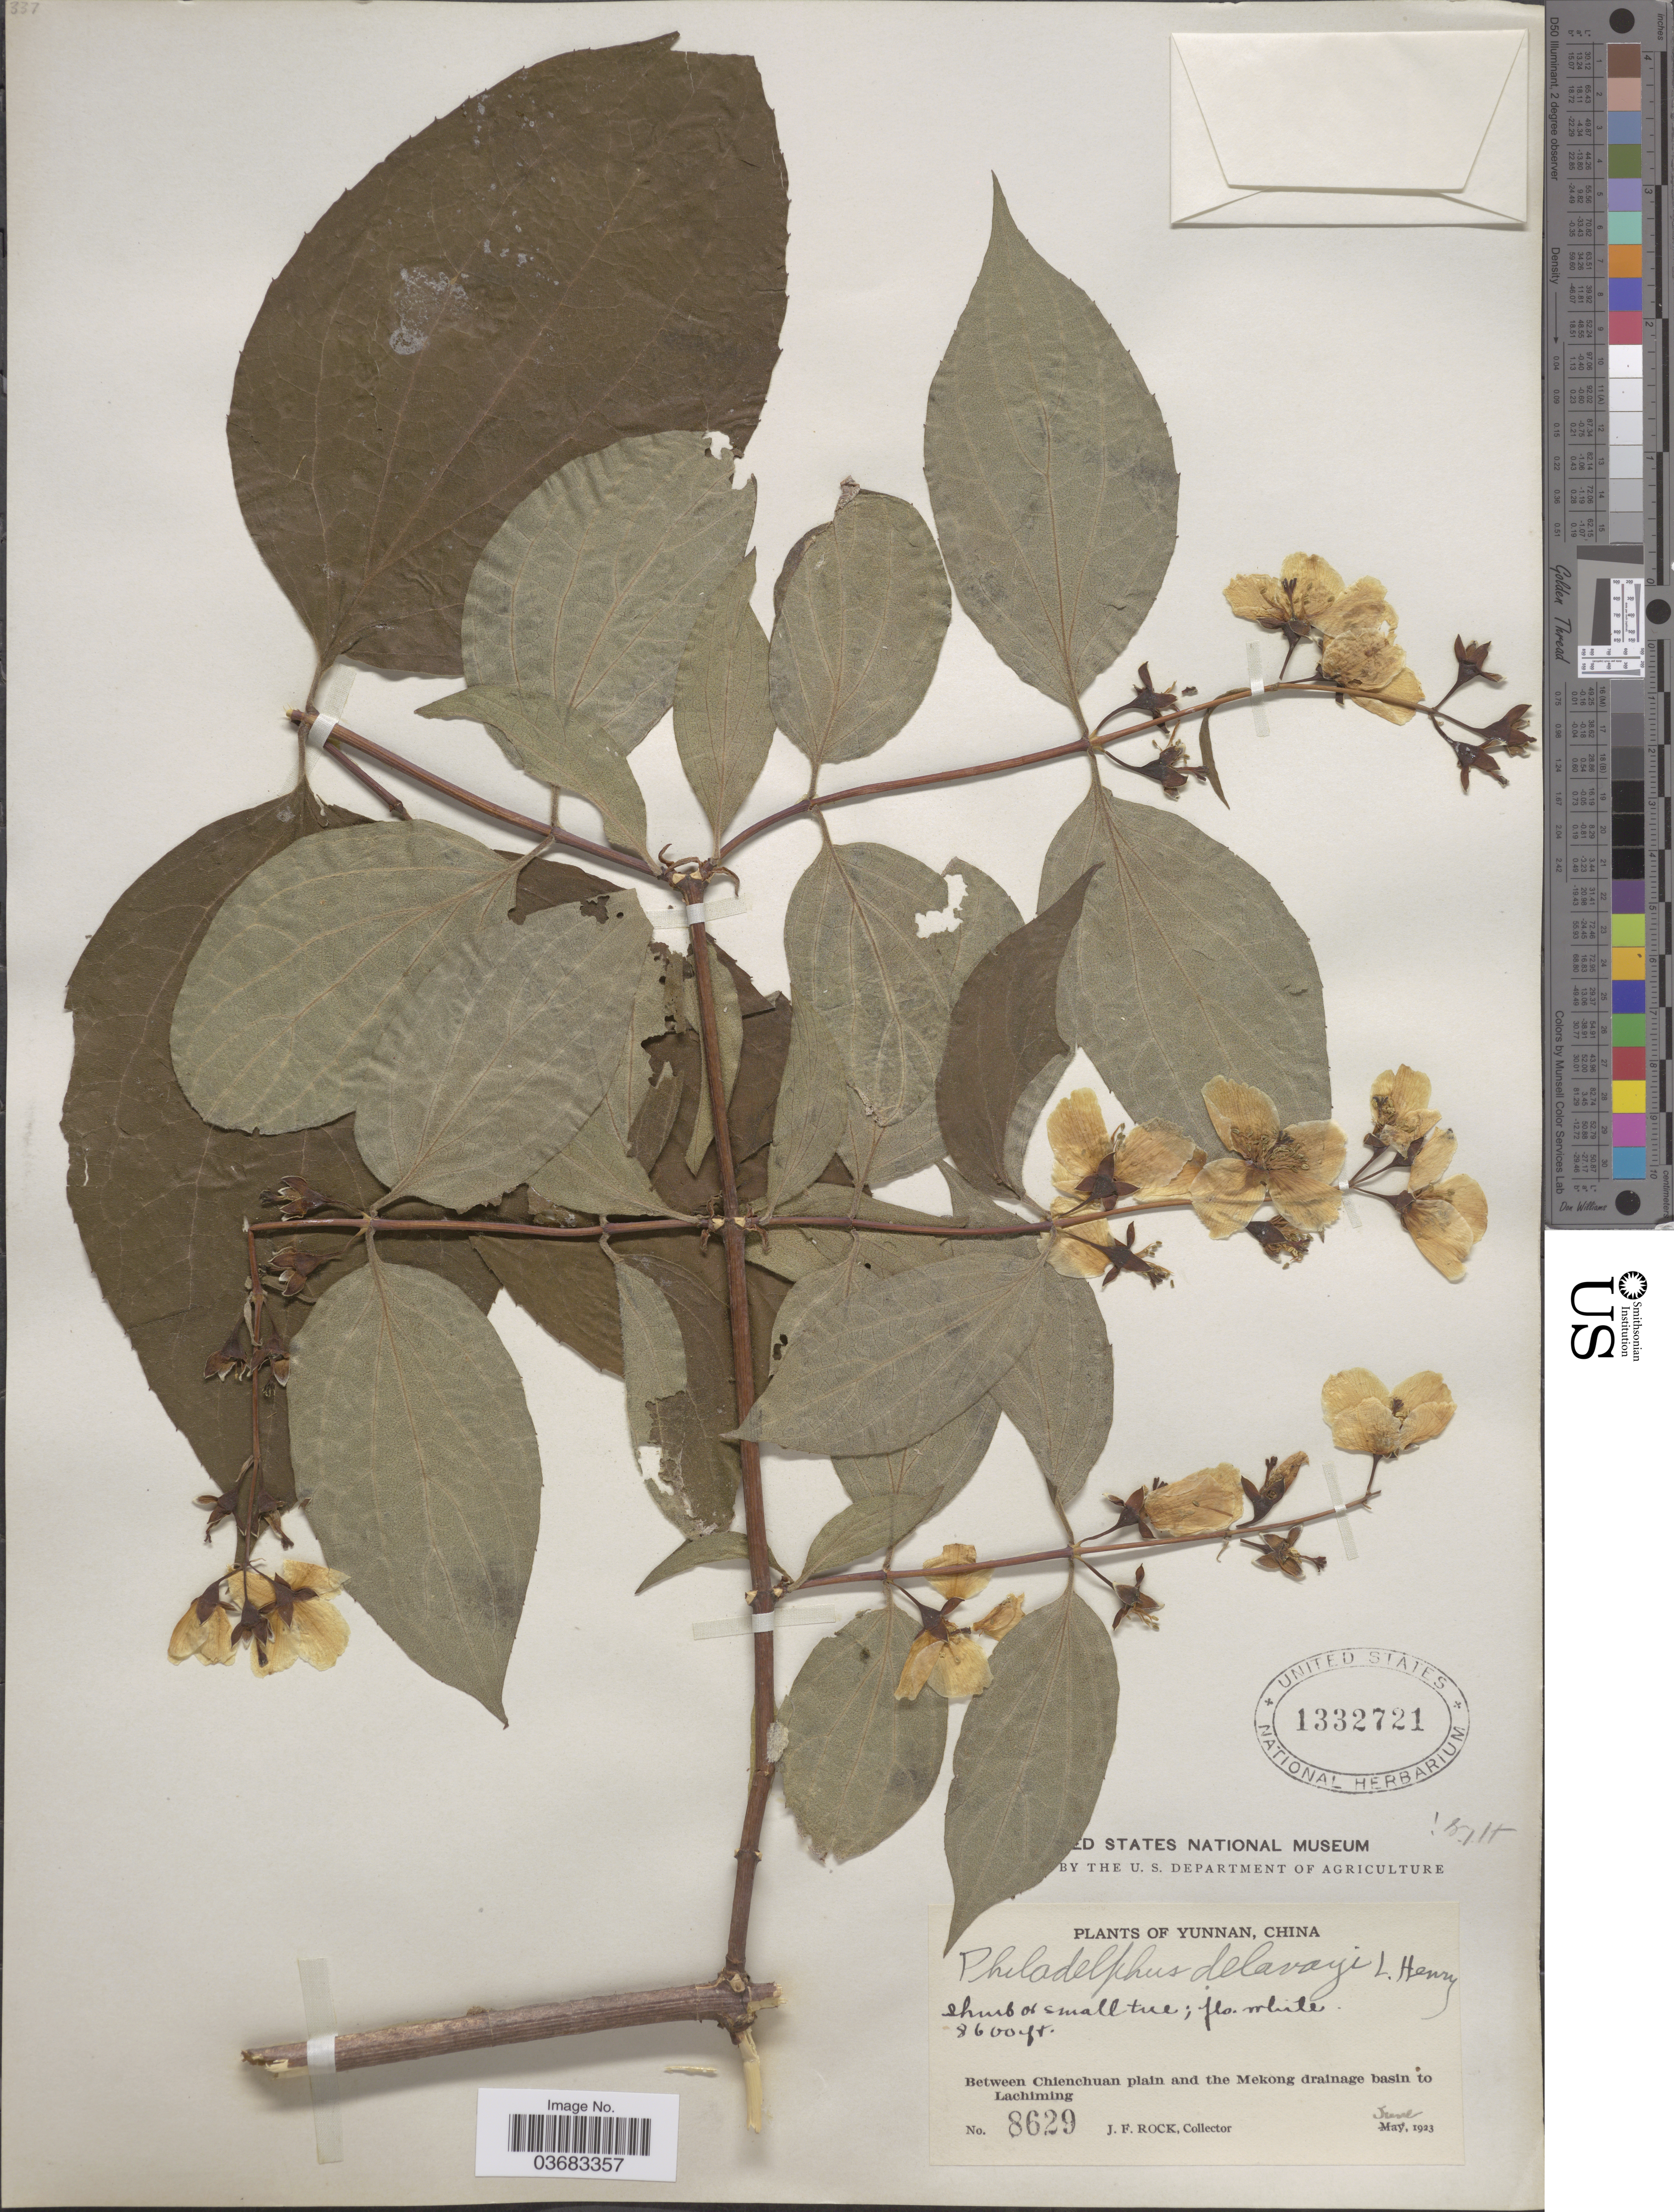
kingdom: Plantae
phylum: Tracheophyta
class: Magnoliopsida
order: Cornales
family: Hydrangeaceae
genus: Philadelphus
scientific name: Philadelphus delavayi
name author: L.Henry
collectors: J. Rock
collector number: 8629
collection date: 1923-06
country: China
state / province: Yunnan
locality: Between Chienchuan plain and the Mekong drainage basin to Lachiming.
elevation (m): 2621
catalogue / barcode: US 1332721